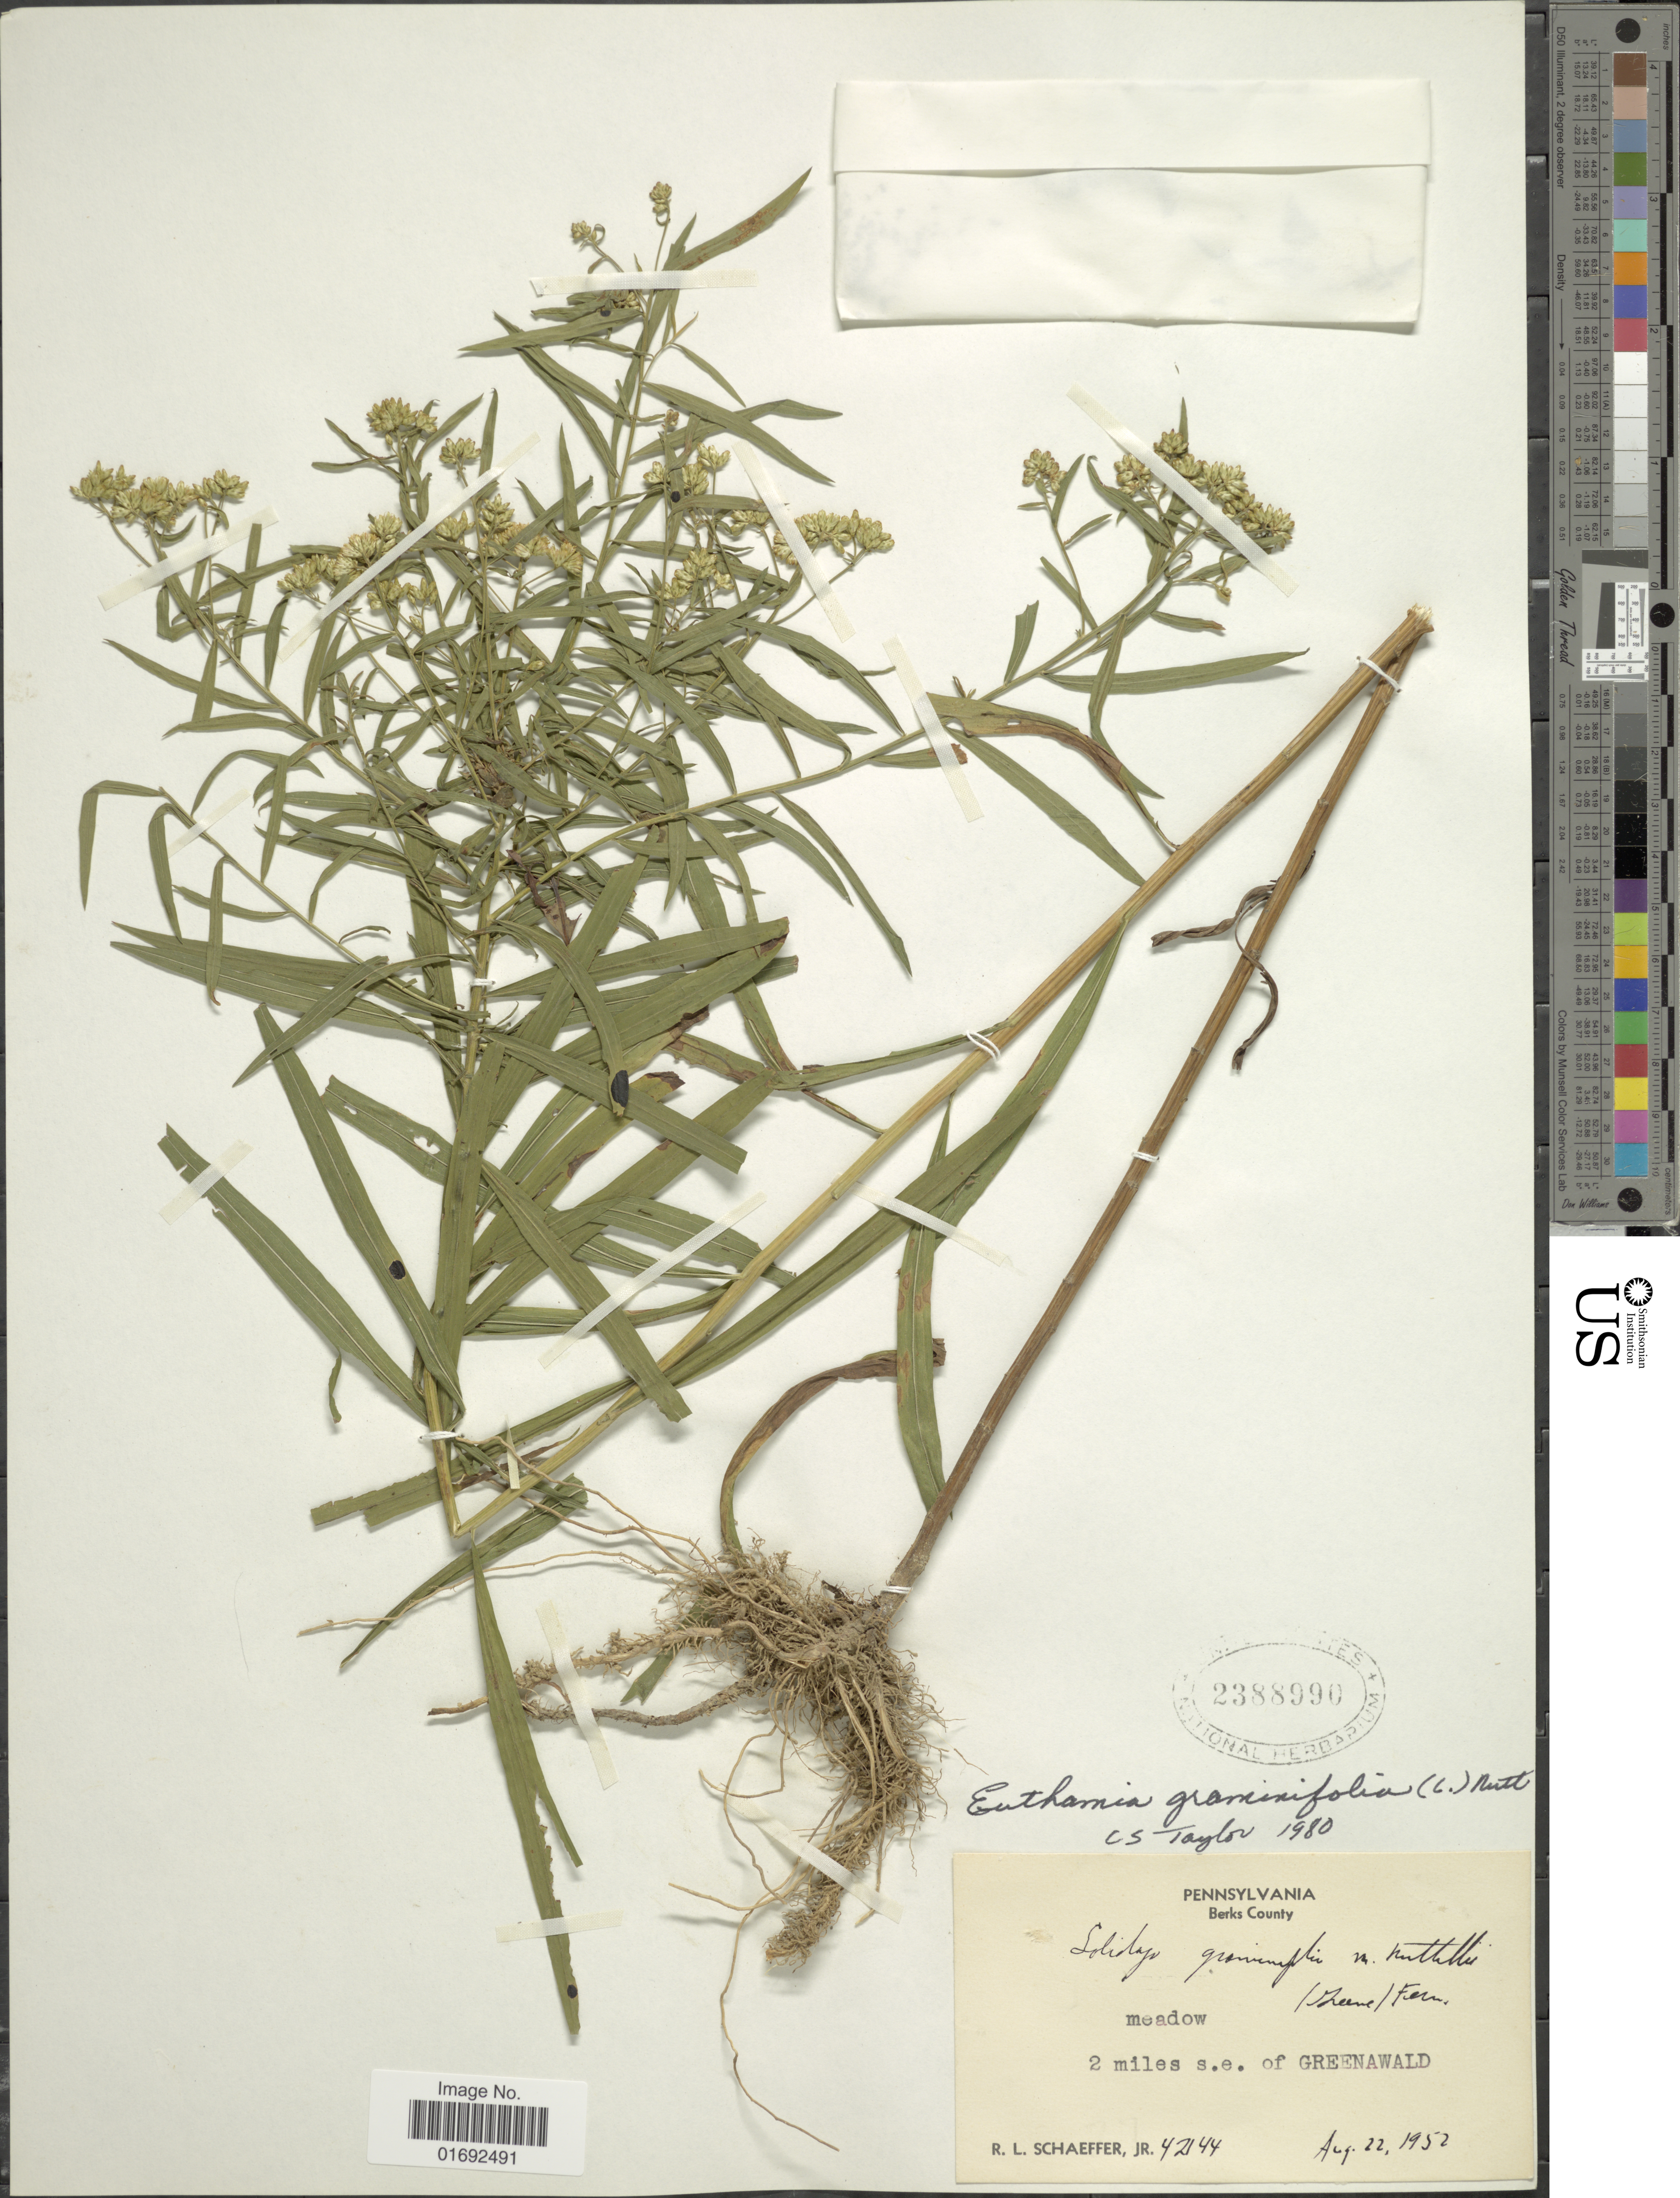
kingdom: Plantae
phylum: Tracheophyta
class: Magnoliopsida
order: Asterales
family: Asteraceae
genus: Euthamia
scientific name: Euthamia graminifolia var. nuttalii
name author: (S.W. Greene) W. Stone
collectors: R. L. Schaeffer Jr.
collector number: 42144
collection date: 1952-08-22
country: United States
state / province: Pennsylvania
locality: Berks County, 2 miles s. e. of Greenawald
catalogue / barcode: US 2388990